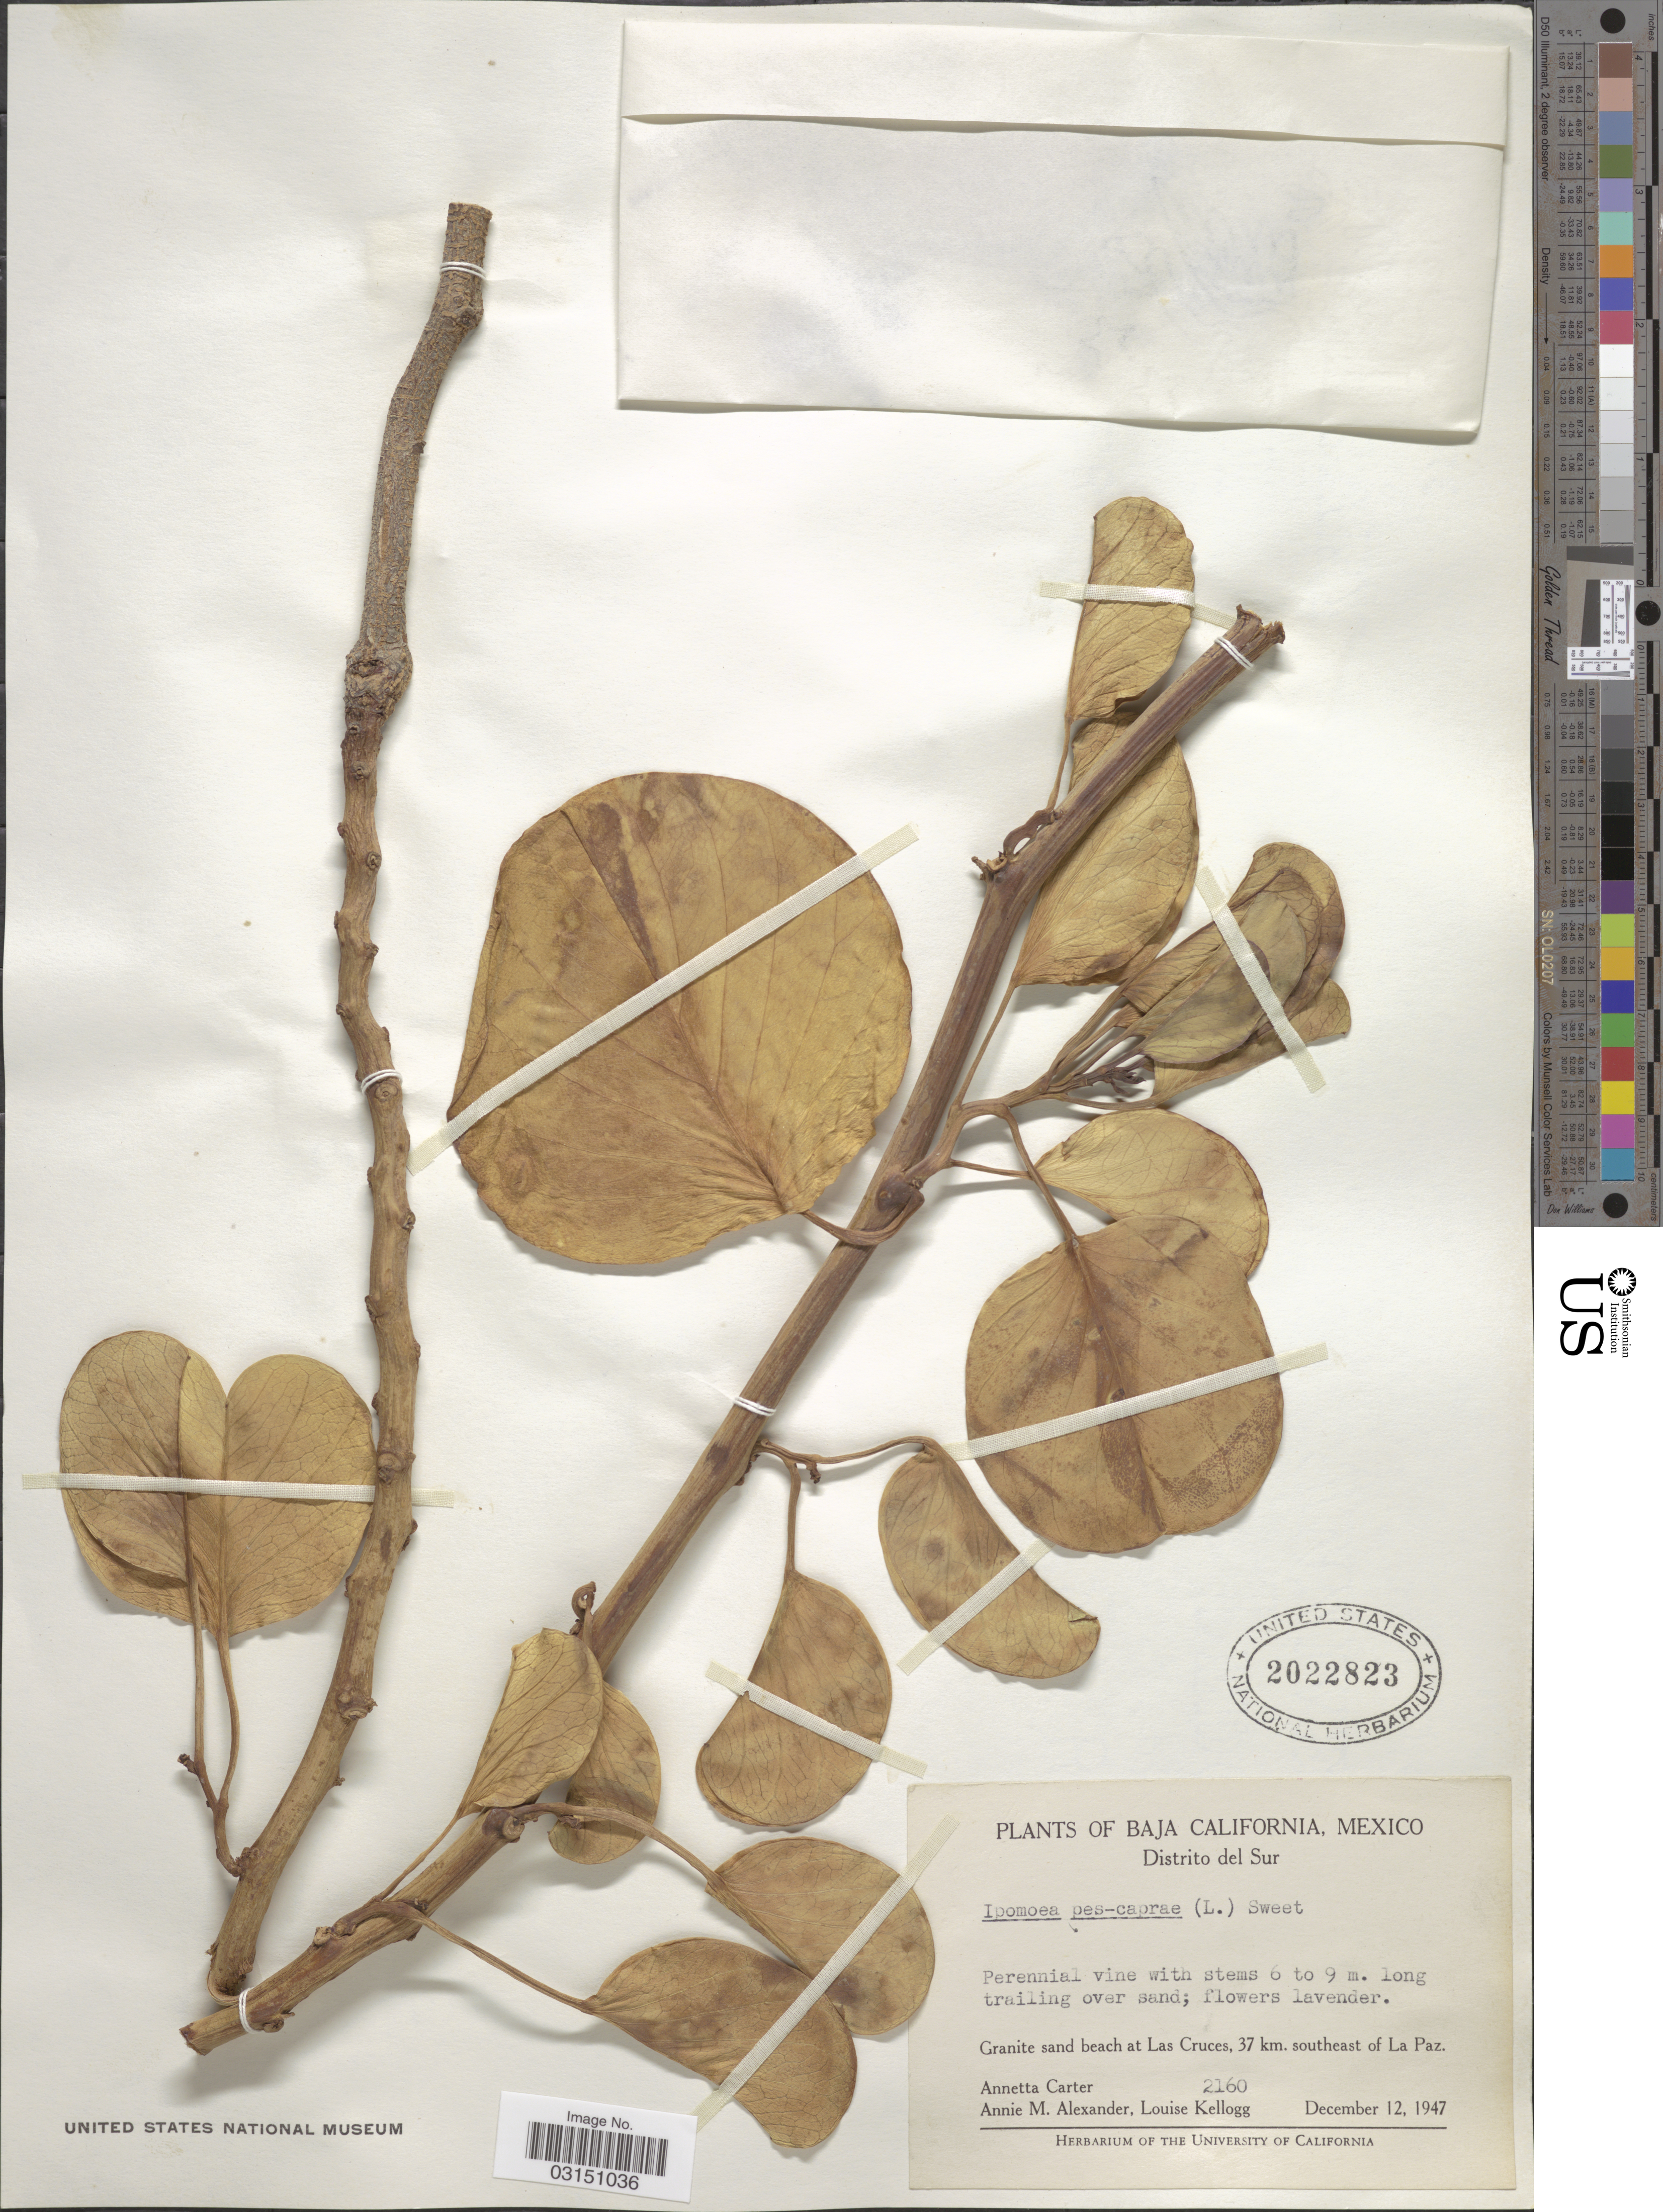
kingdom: Plantae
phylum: Tracheophyta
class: Magnoliopsida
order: Solanales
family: Convolvulaceae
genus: Ipomoea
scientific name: Ipomoea pes-caprae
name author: (L.) R. Br.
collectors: A. Carter, A. M. Alexander & L. Kellog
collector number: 2160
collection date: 1947-12-12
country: Mexico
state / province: Baja California Sur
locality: Distrito del Sur. Granite sand beach at Las Cruces, 37 km. southeast of La Paz.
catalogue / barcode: US 2022823